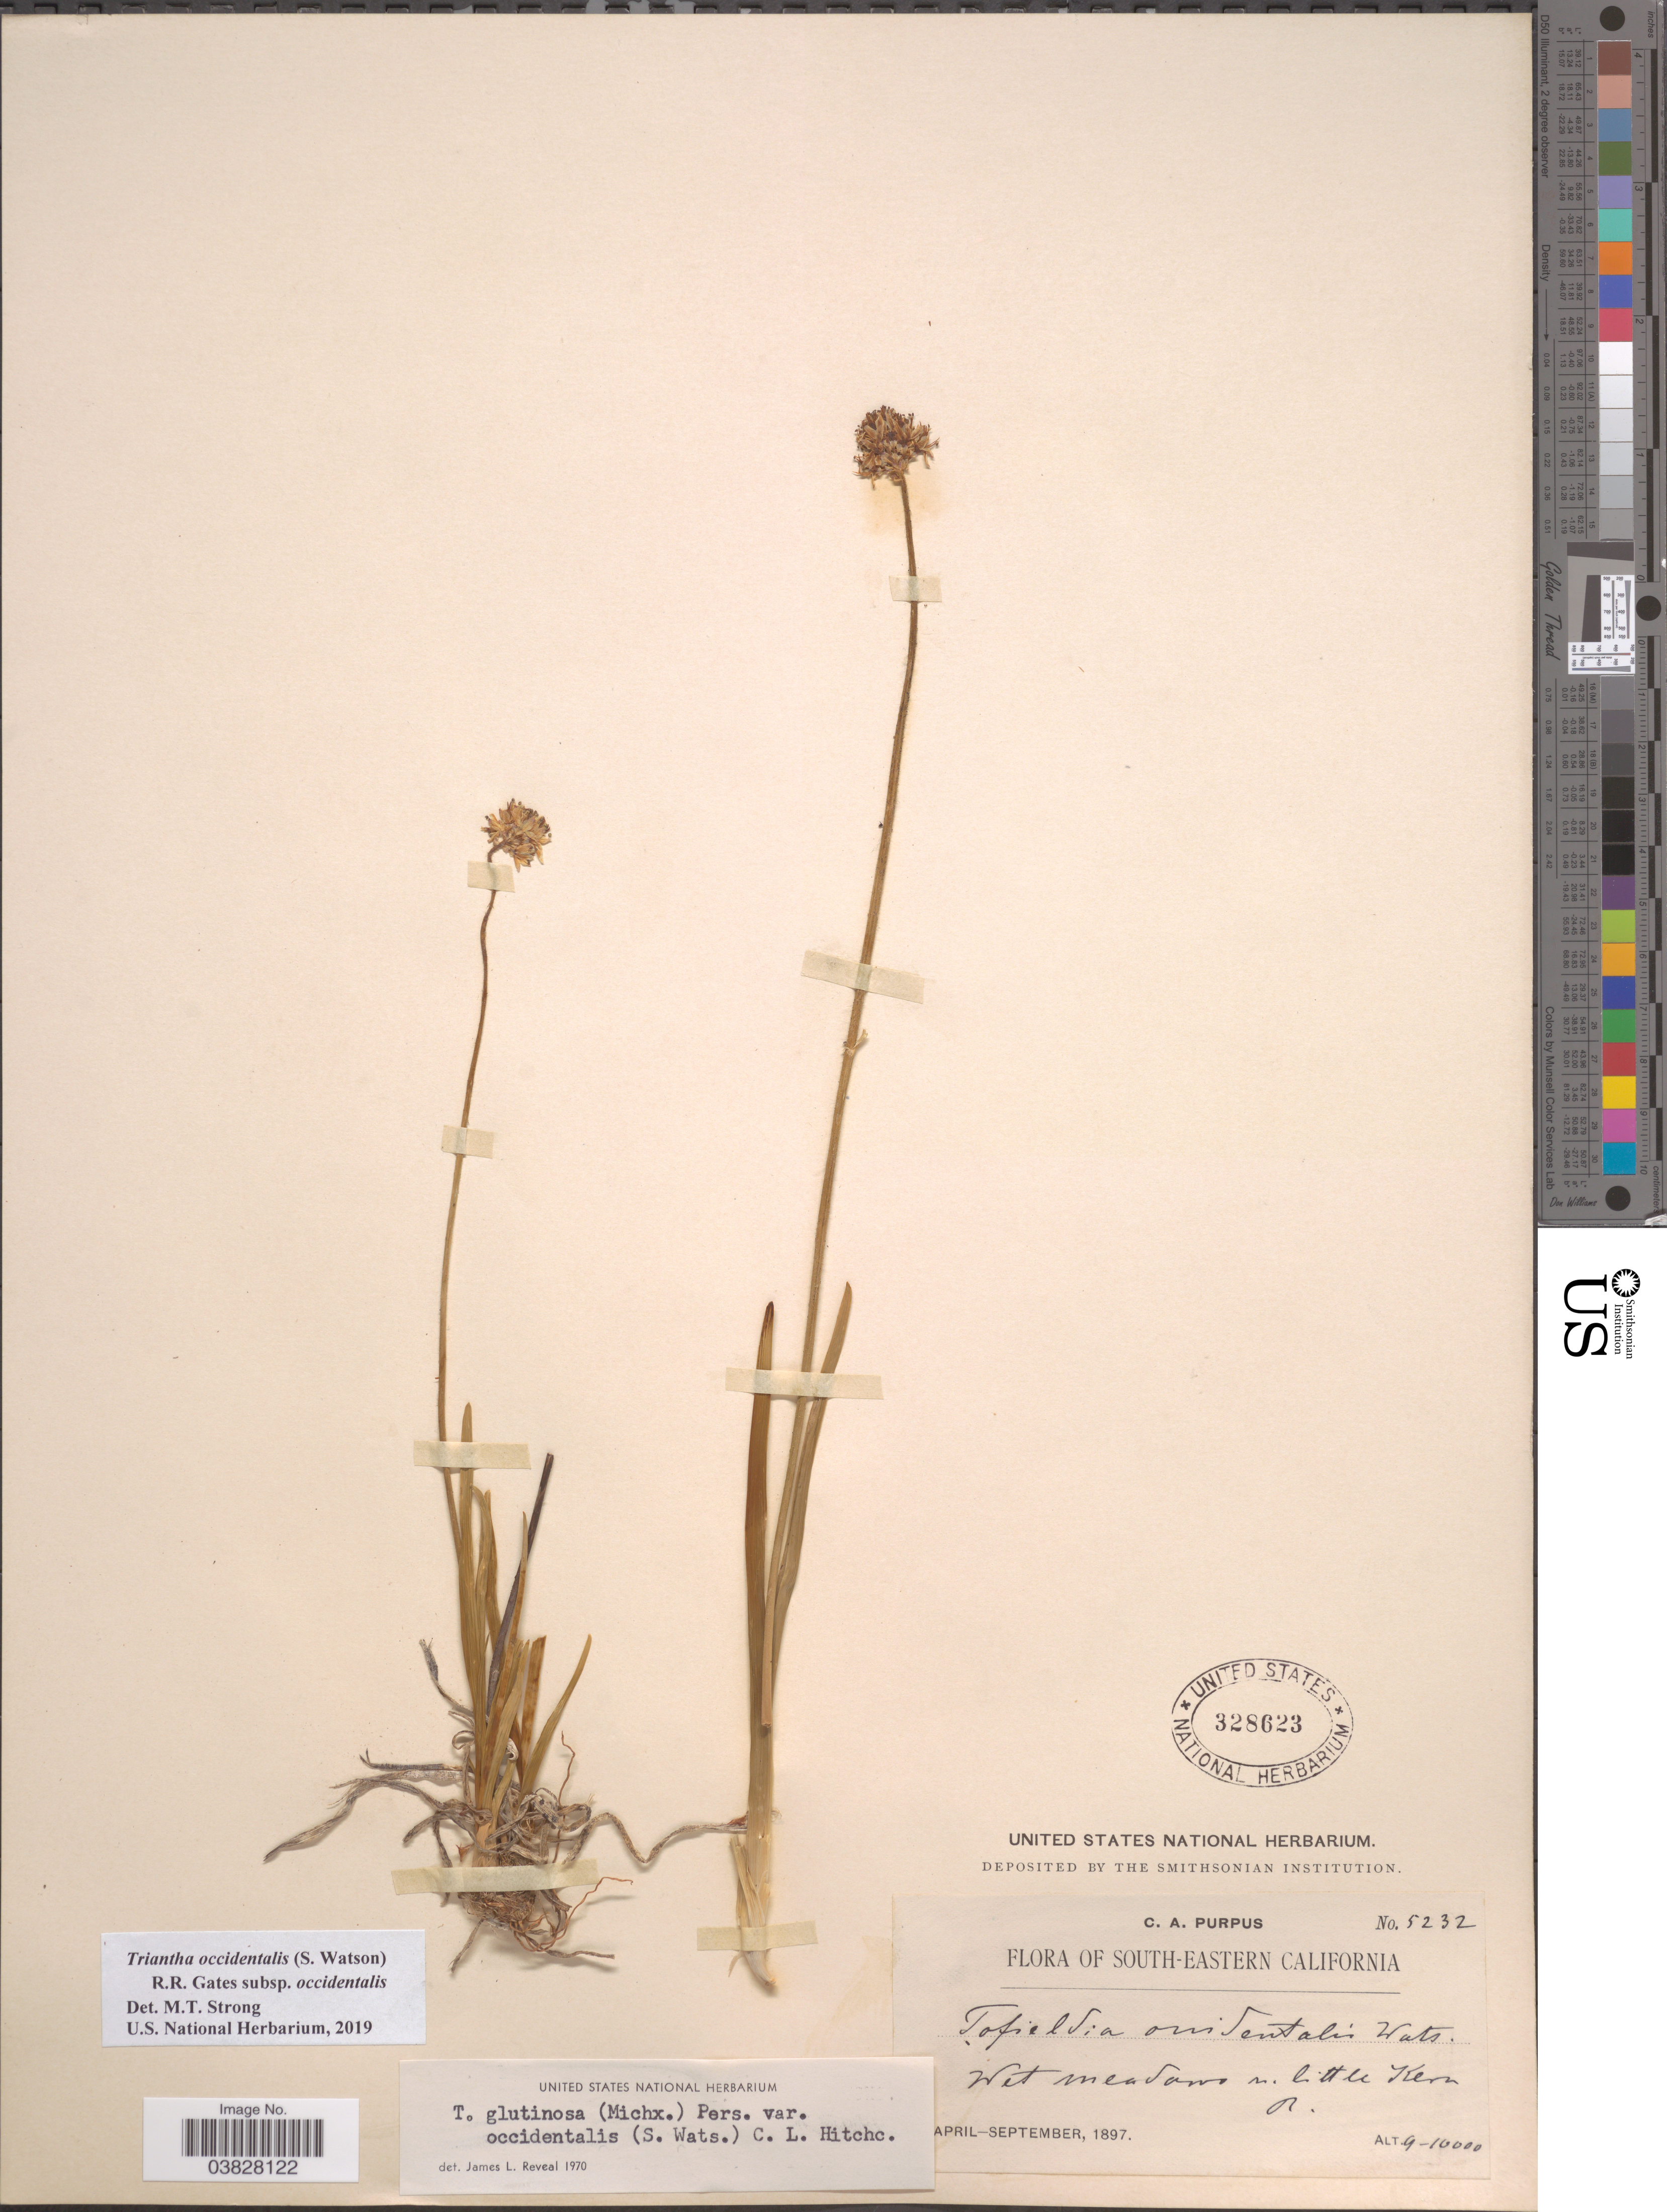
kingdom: Plantae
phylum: Tracheophyta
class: Liliopsida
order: Alismatales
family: Tofieldiaceae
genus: Triantha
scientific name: Triantha occidentalis subsp. occidentalis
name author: (S. Watson) R.R. Gates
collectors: C. A. Purpus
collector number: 5232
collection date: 1897-04/1897-09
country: United States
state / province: California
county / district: Kern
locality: South-Eastern California. N. little Kern R.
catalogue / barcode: US 328623